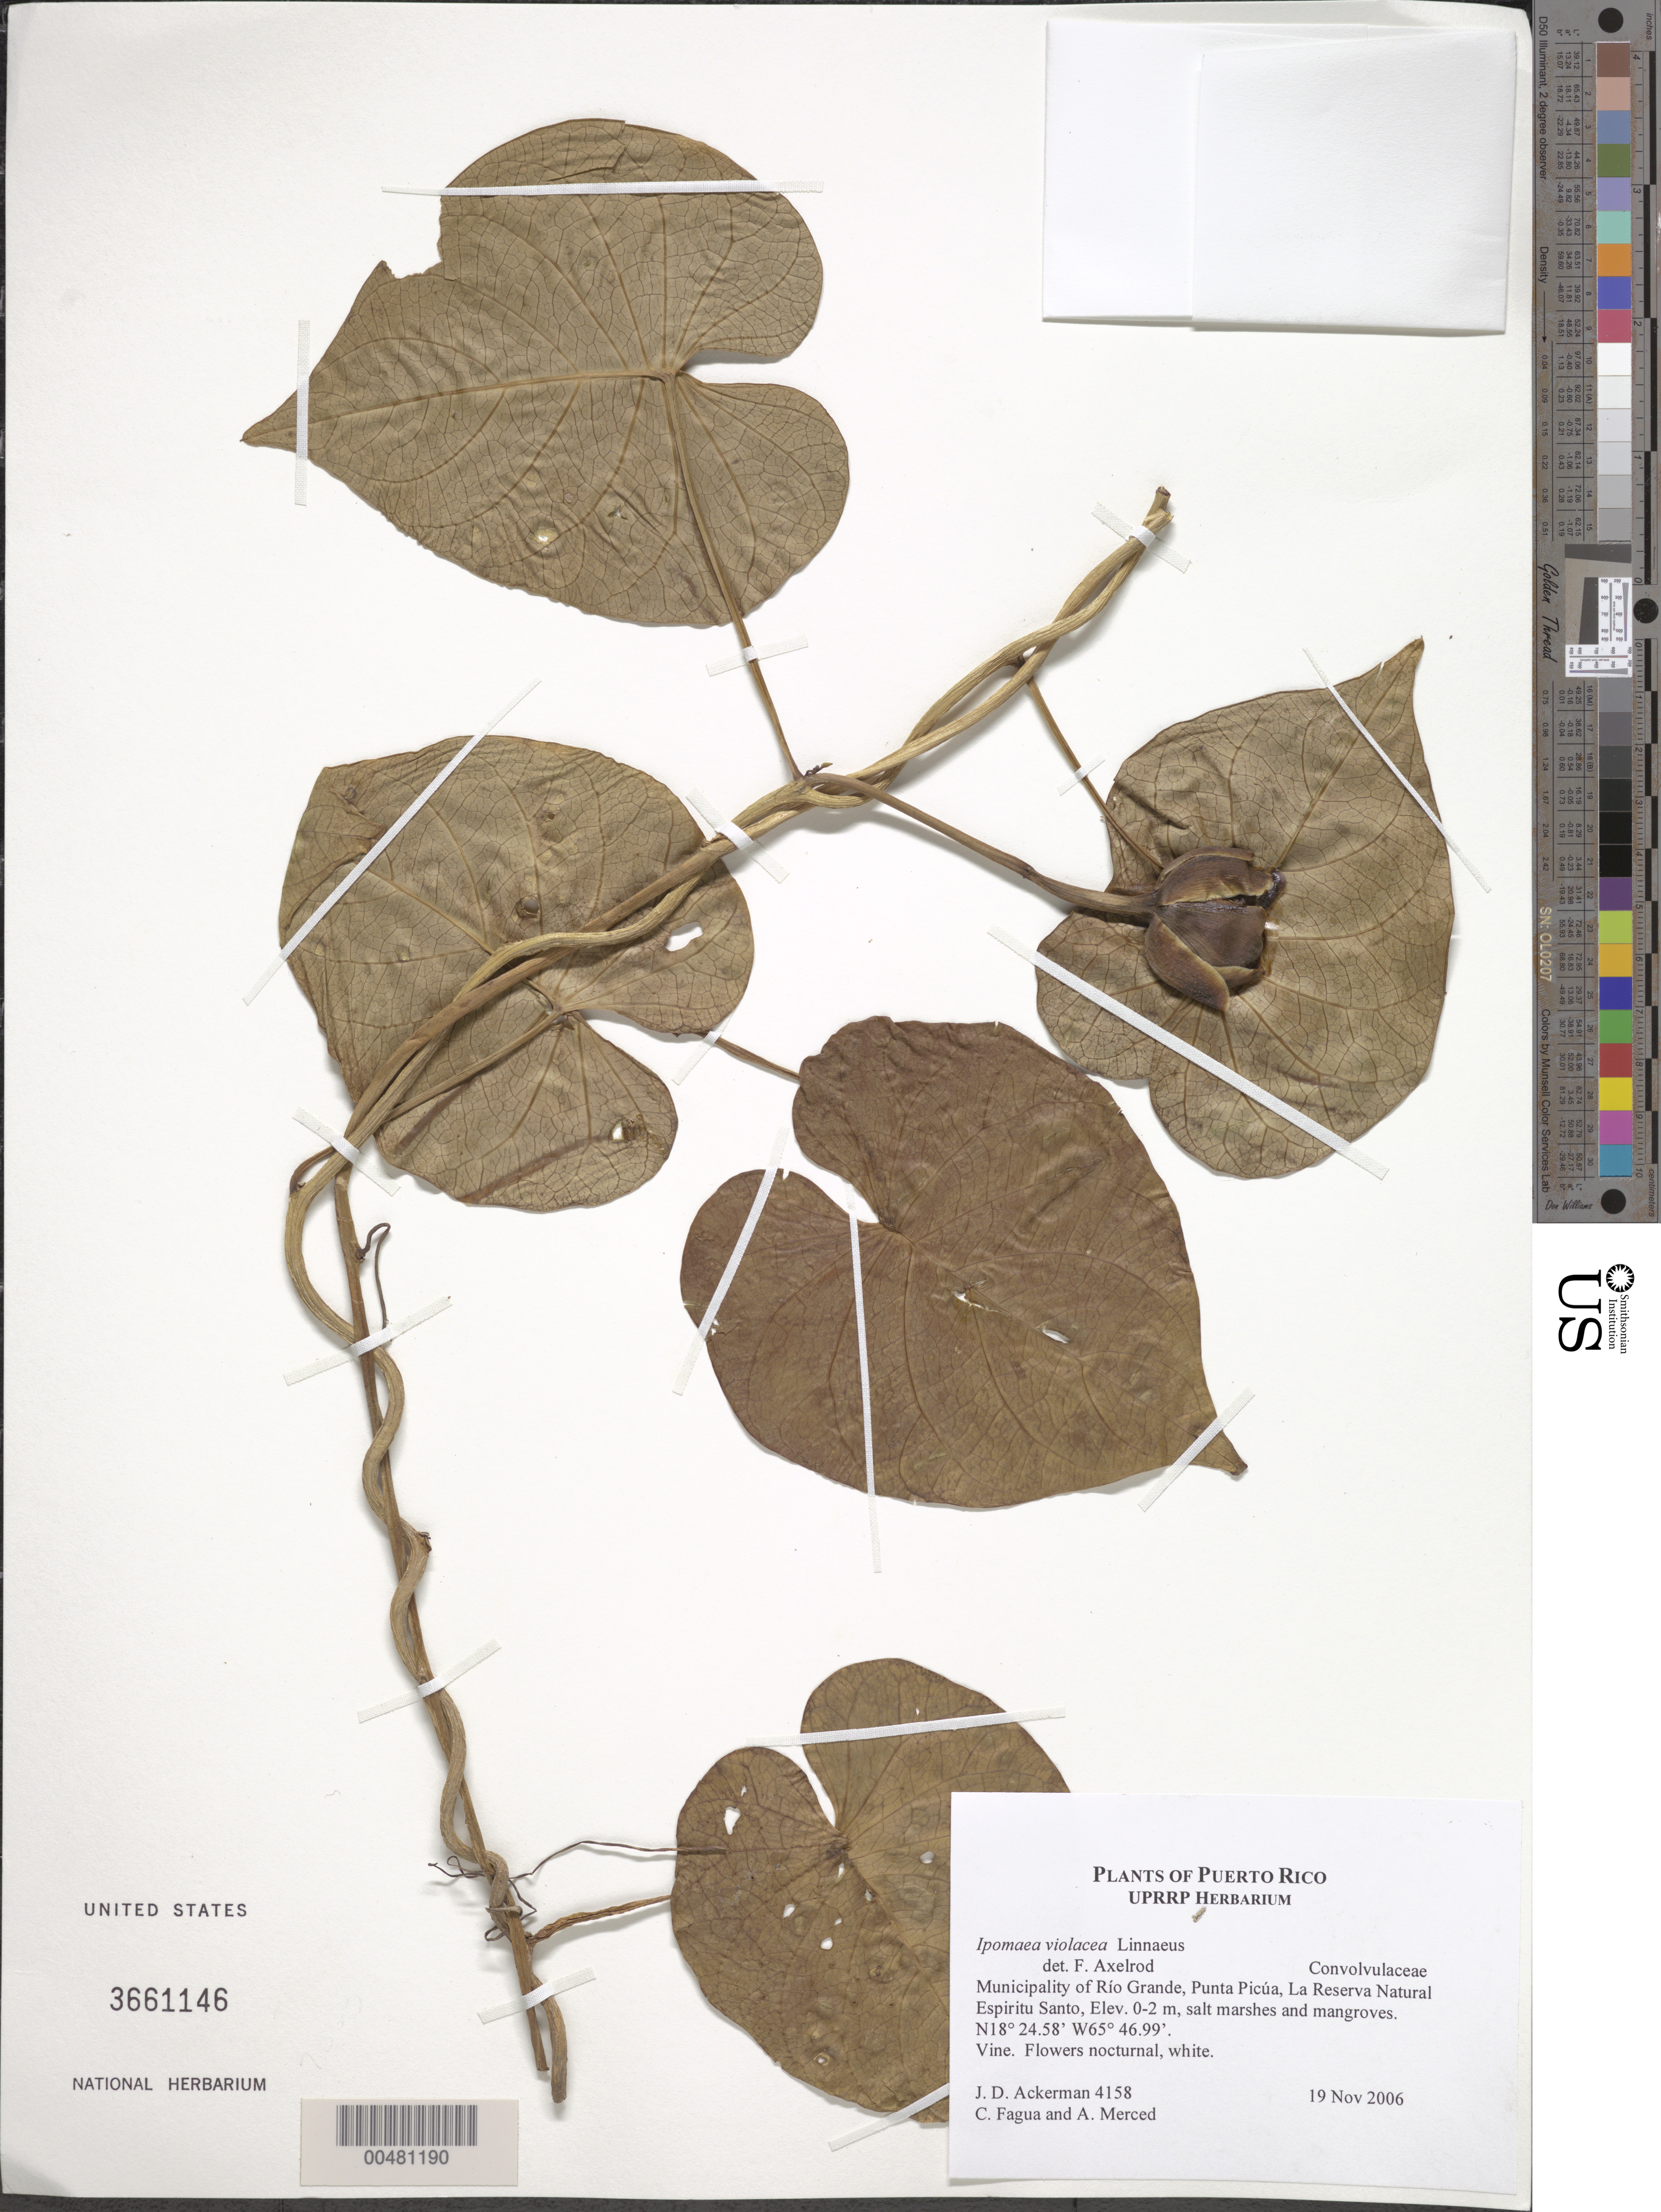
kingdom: Plantae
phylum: Tracheophyta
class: Magnoliopsida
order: Solanales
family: Convolvulaceae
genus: Ipomoea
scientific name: Ipomoea violacea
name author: L.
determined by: Axelrod, F. S.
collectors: J. D. Ackerman, C. Fagua & A. Merced Alejandro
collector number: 4158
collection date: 2006-11-19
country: Puerto Rico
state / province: Río Grande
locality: Punta Picúa, La Reserva Natural Espiritu Santo.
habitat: Salt marshes and mangroves.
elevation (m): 0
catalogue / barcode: US 3661146